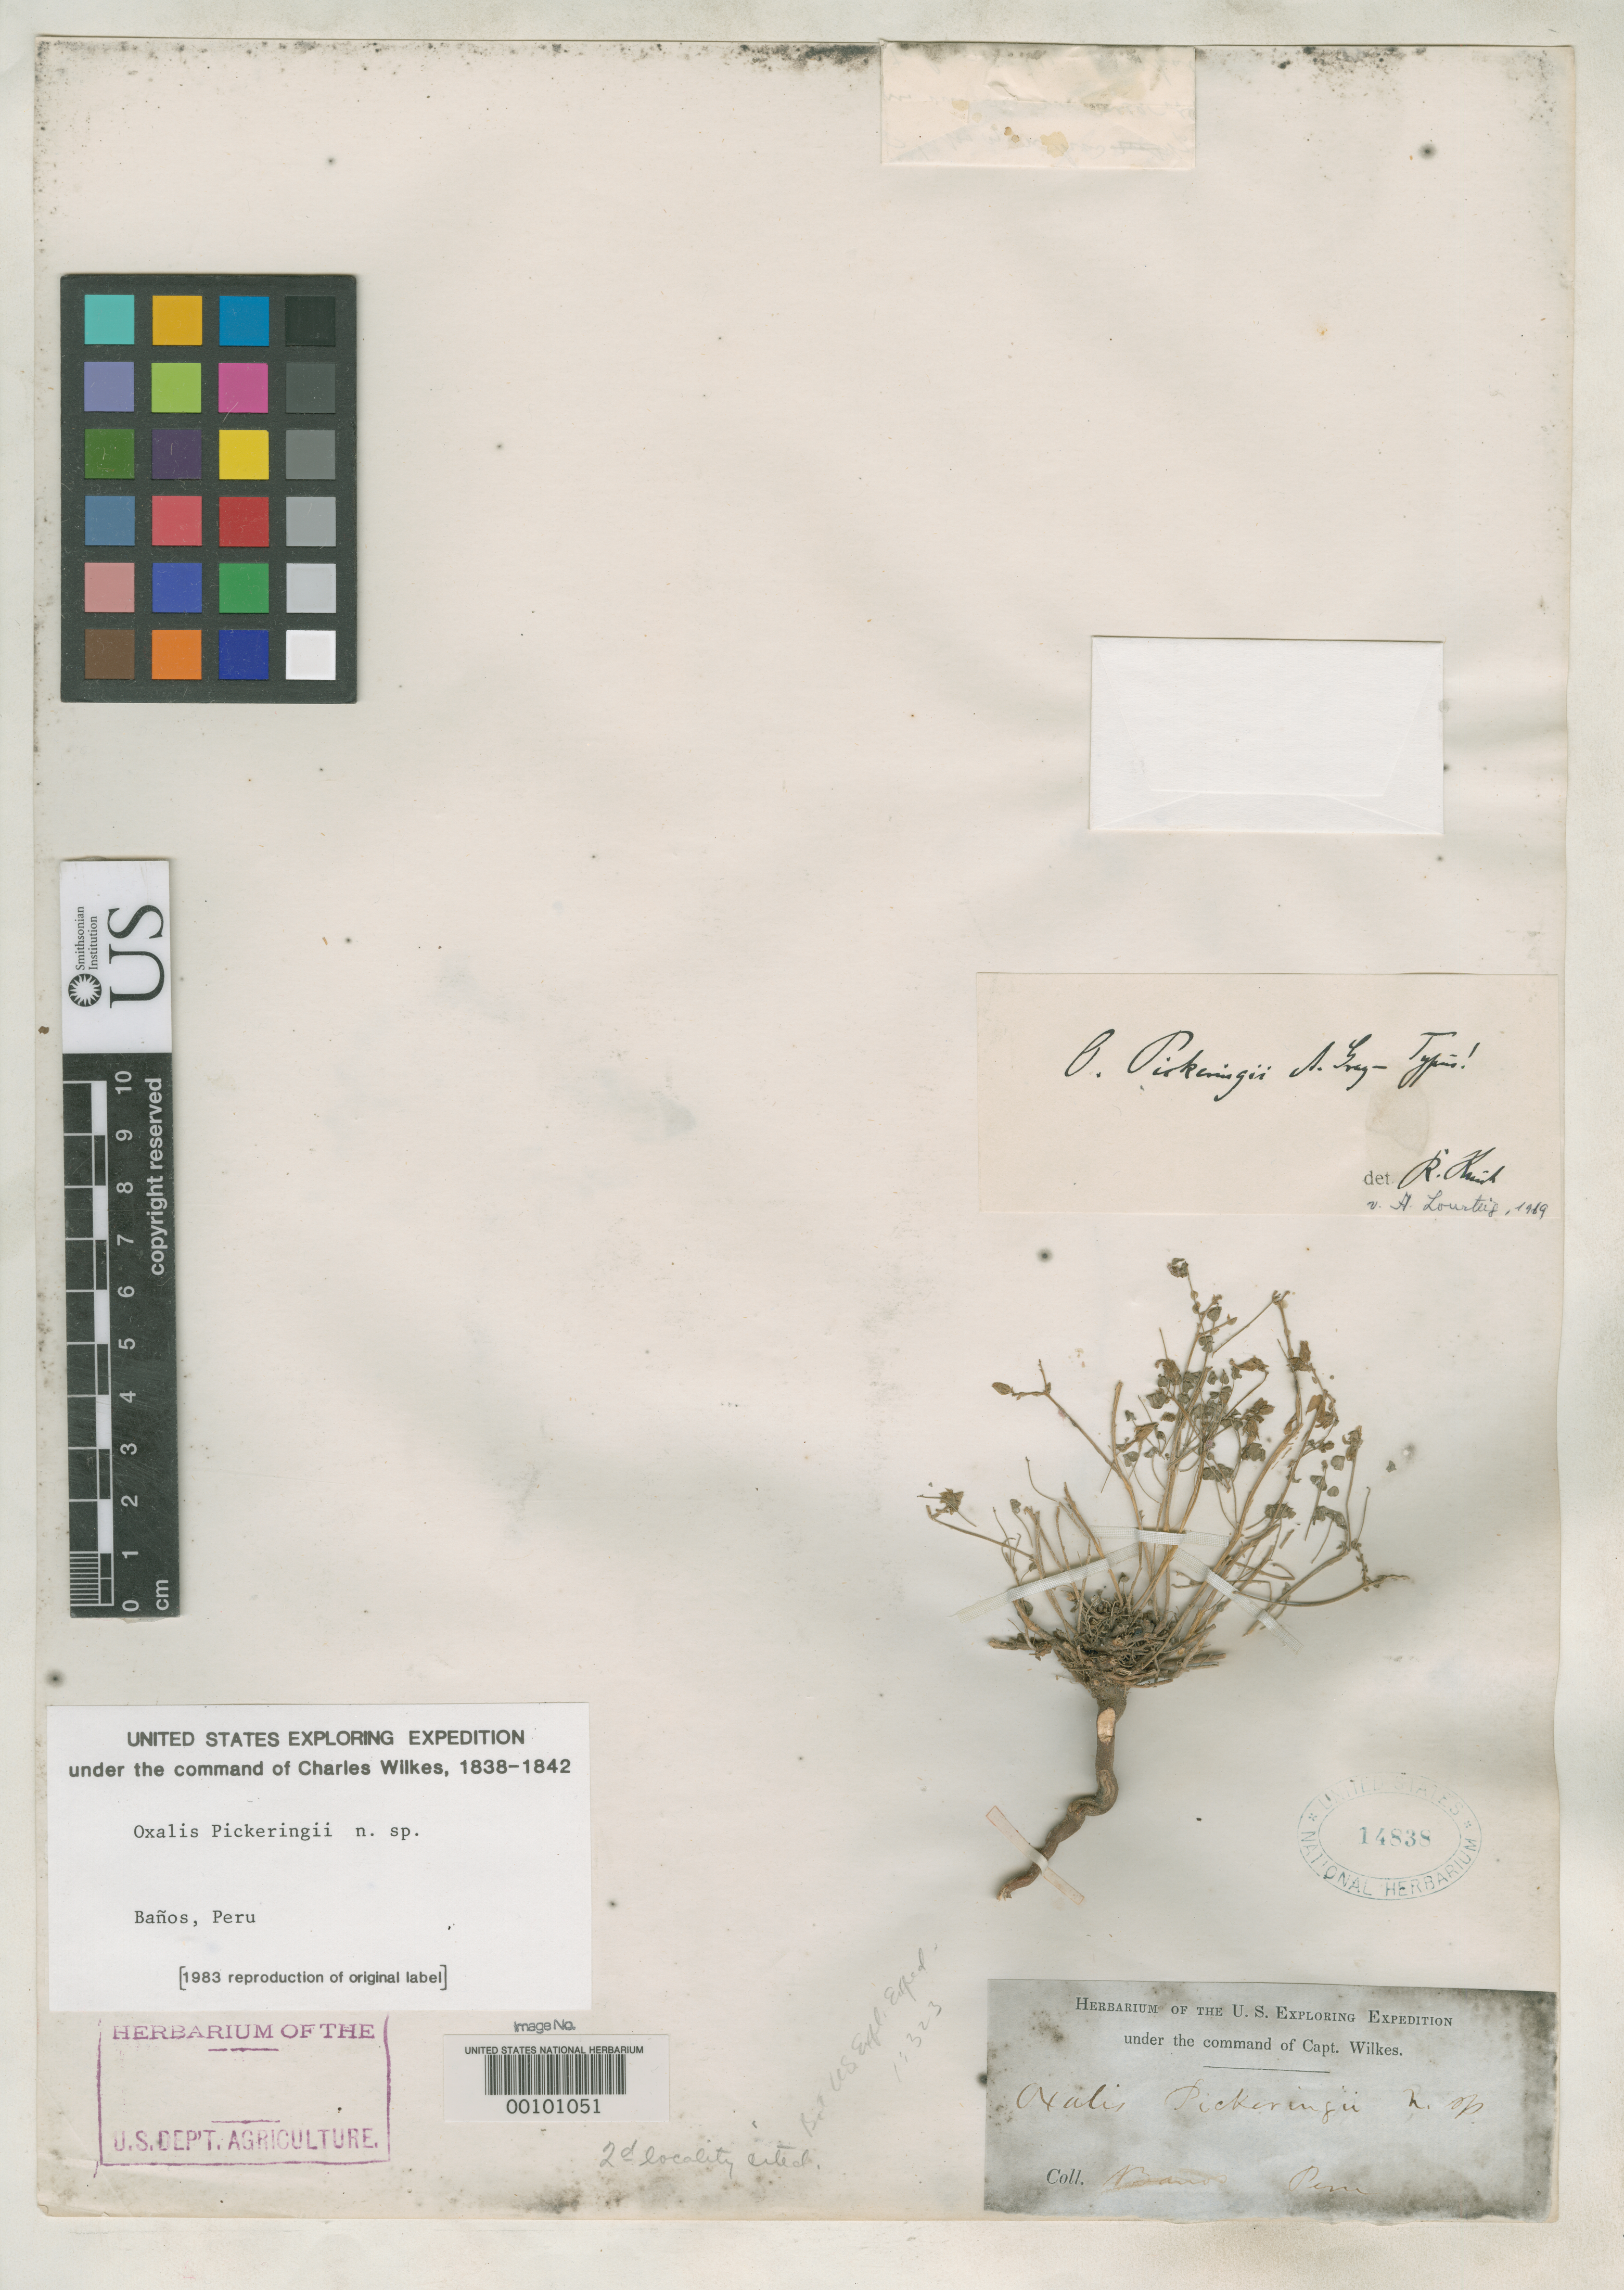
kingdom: Plantae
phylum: Tracheophyta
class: Magnoliopsida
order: Oxalidales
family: Oxalidaceae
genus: Oxalis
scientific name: Oxalis pickeringii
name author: A. Gray in Wilkes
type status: Type Collection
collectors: Wilkes Explor. Exped.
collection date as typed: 1838 to -- --- 1842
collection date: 1838/1842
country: Peru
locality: Baños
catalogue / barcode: US 14838